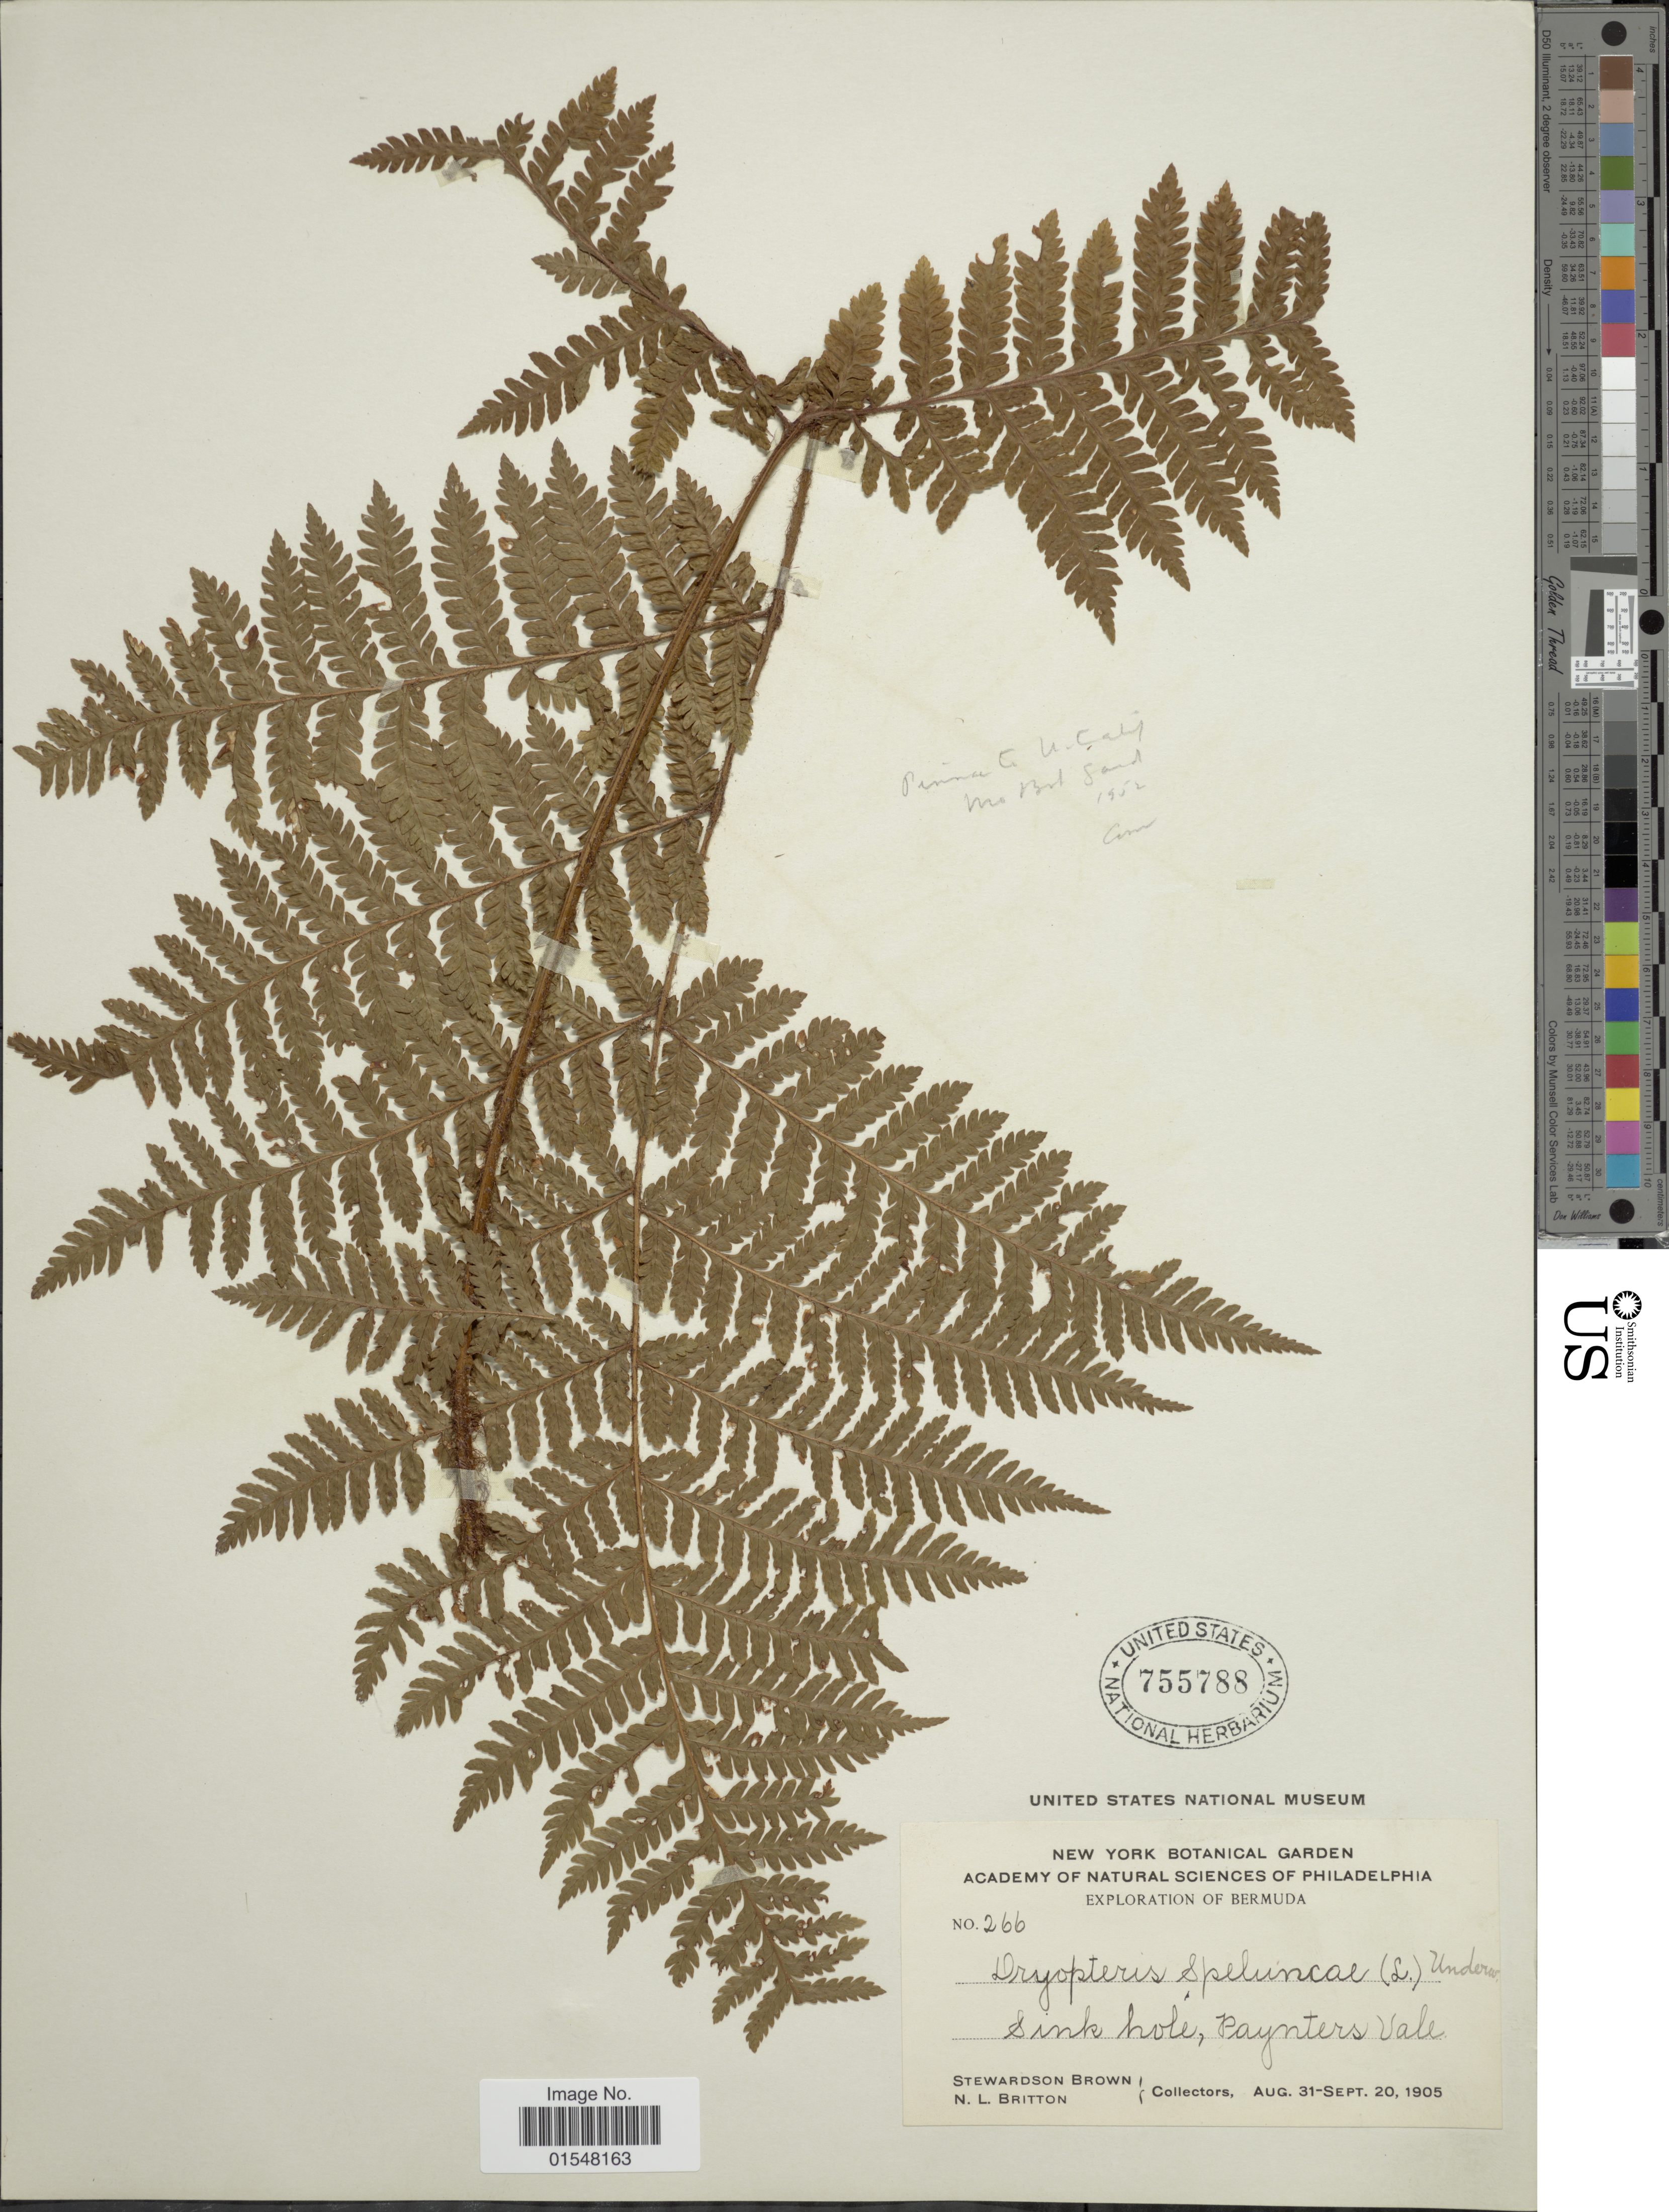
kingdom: Plantae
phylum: Tracheophyta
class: Polypodiopsida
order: Polypodiales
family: Dryopteridaceae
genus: Ctenitis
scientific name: Ctenitis meridionalis var. speluncae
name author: (C. Chr.) K.U. Kramer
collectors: S. Brown & N. Britton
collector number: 266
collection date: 1905-08-31/1905-09-20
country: Bermuda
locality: Sink hole, Paynters Vale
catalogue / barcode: US 755788